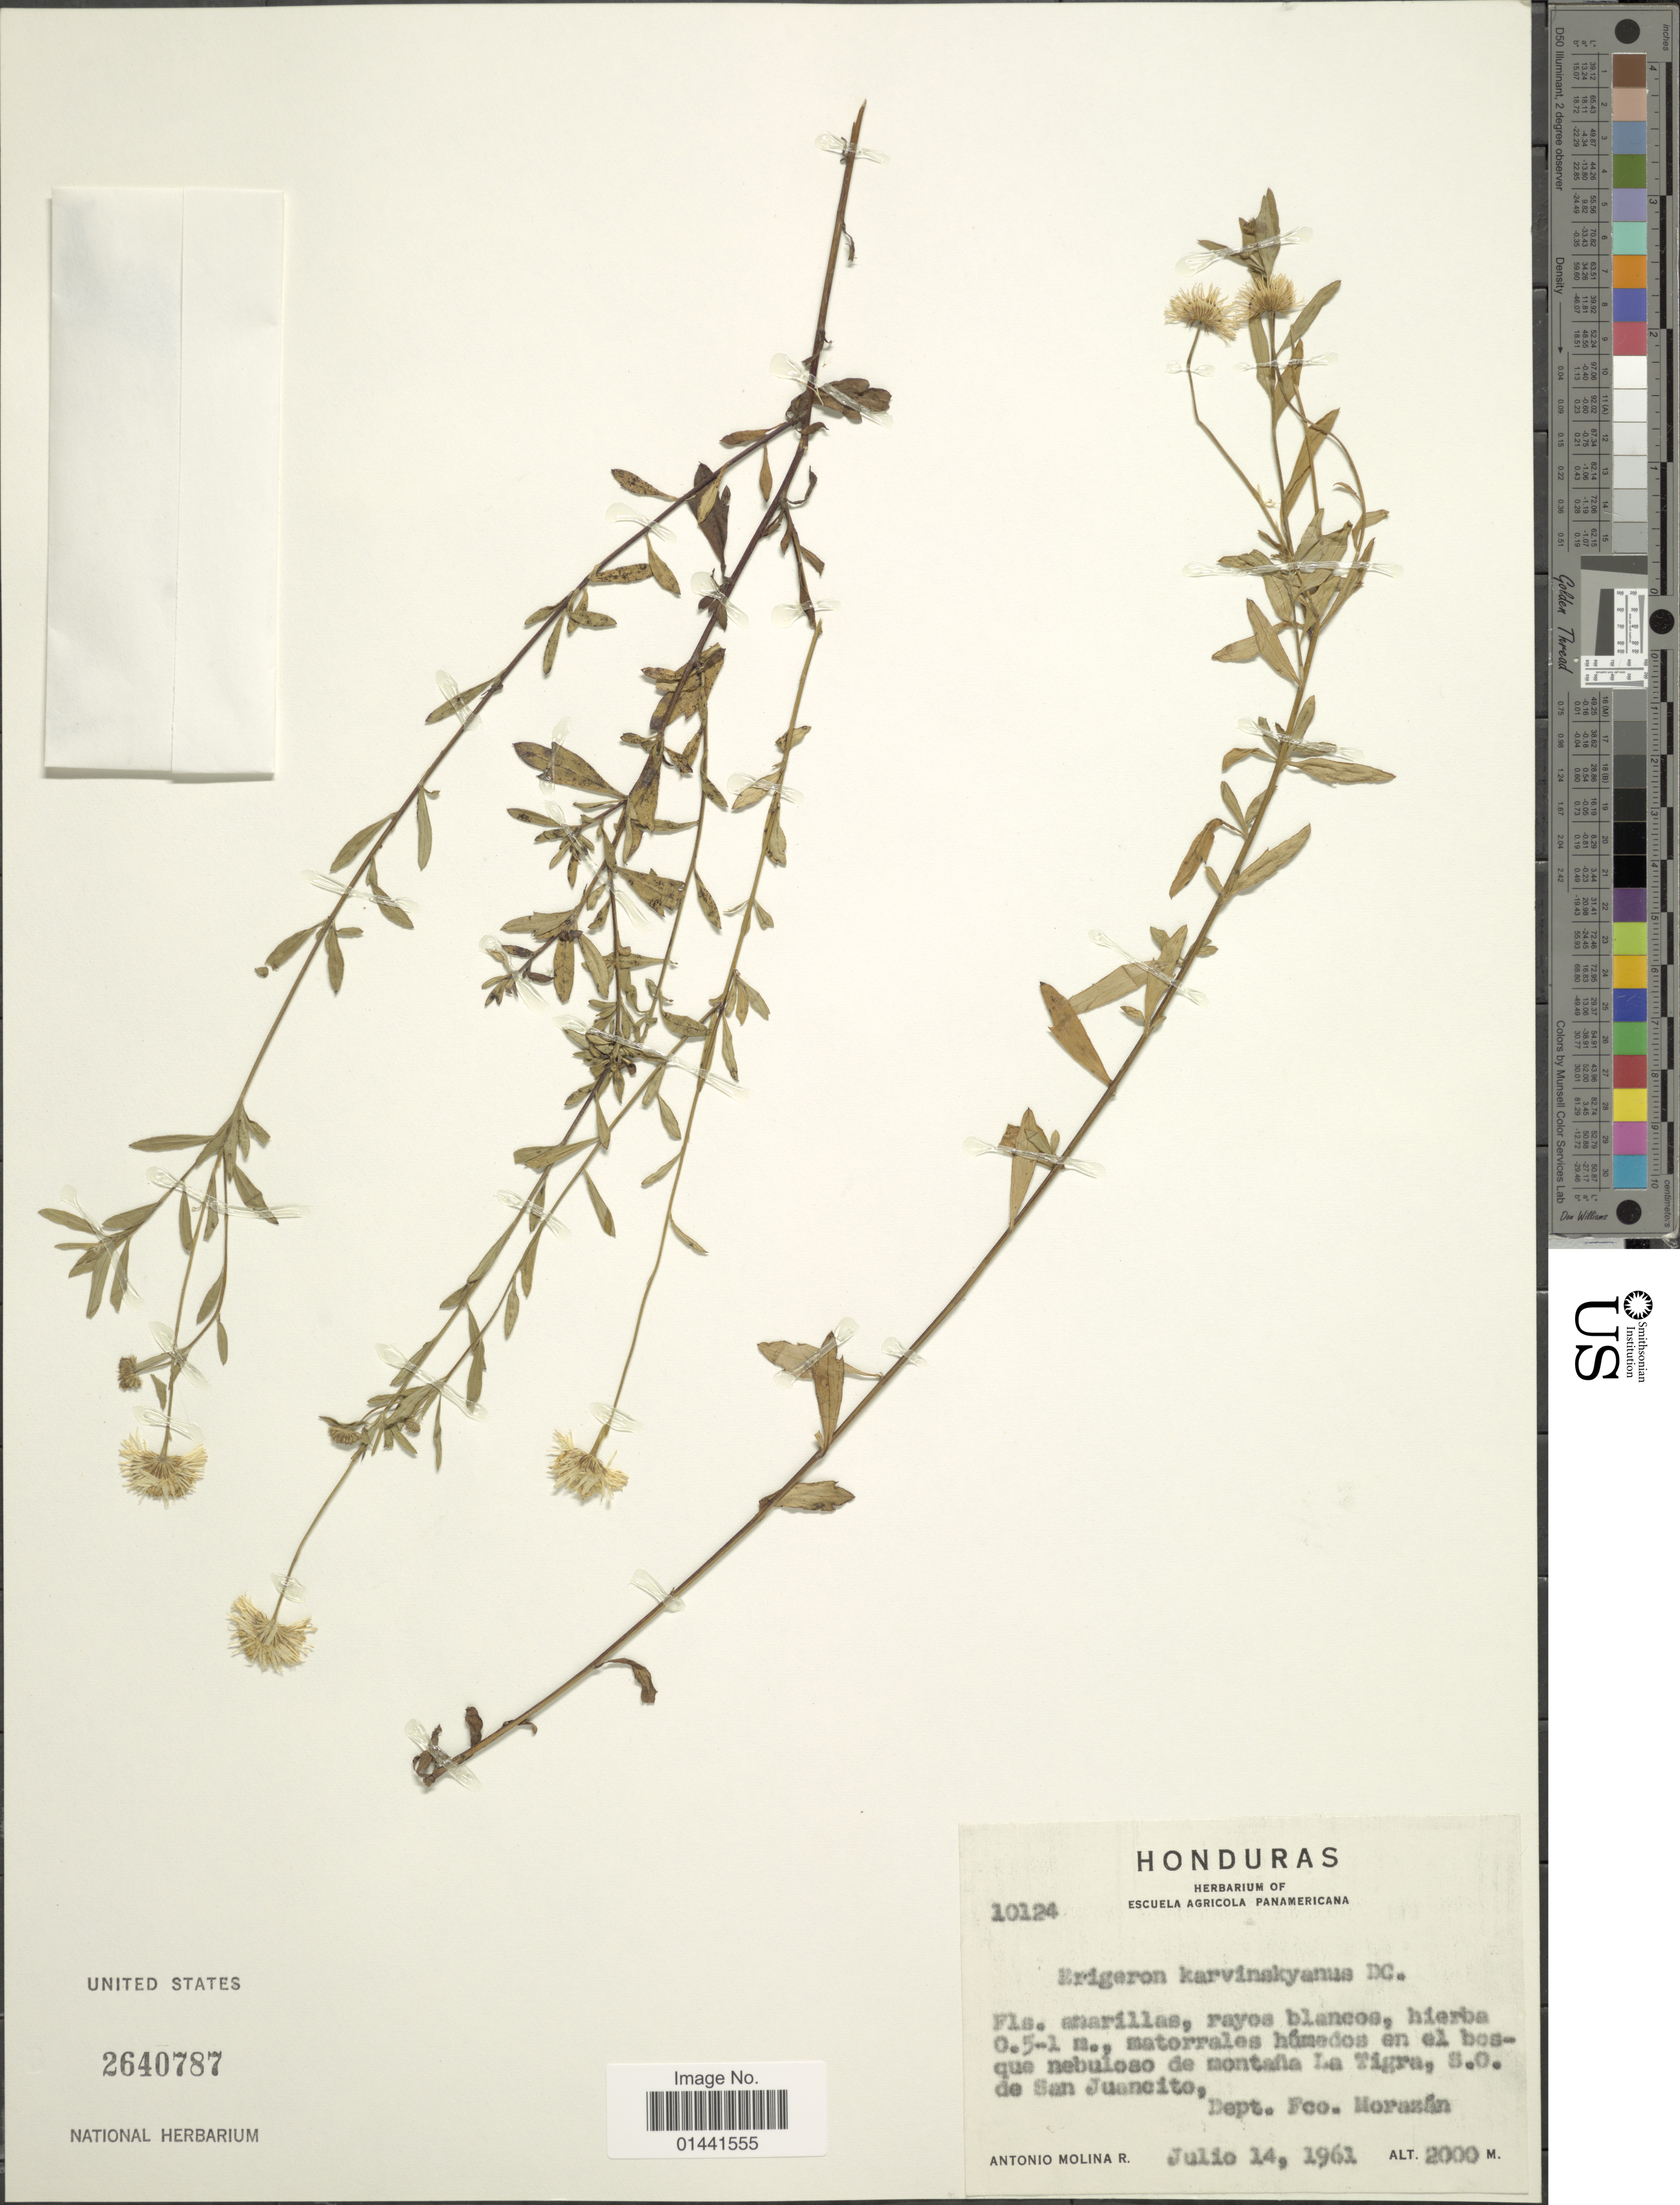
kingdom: Plantae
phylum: Tracheophyta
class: Magnoliopsida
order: Asterales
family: Asteraceae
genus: Erigeron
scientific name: Erigeron karvinskianus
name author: DC.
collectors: A. Molina R.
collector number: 10124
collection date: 1961-07-14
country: Honduras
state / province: Fco. Morazán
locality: Hierba 0.5-1 m., matorrales húmedos en el bosque nebuloso de montaña La Tigra, S.O. de San Juancito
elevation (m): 2000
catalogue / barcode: US 2640787